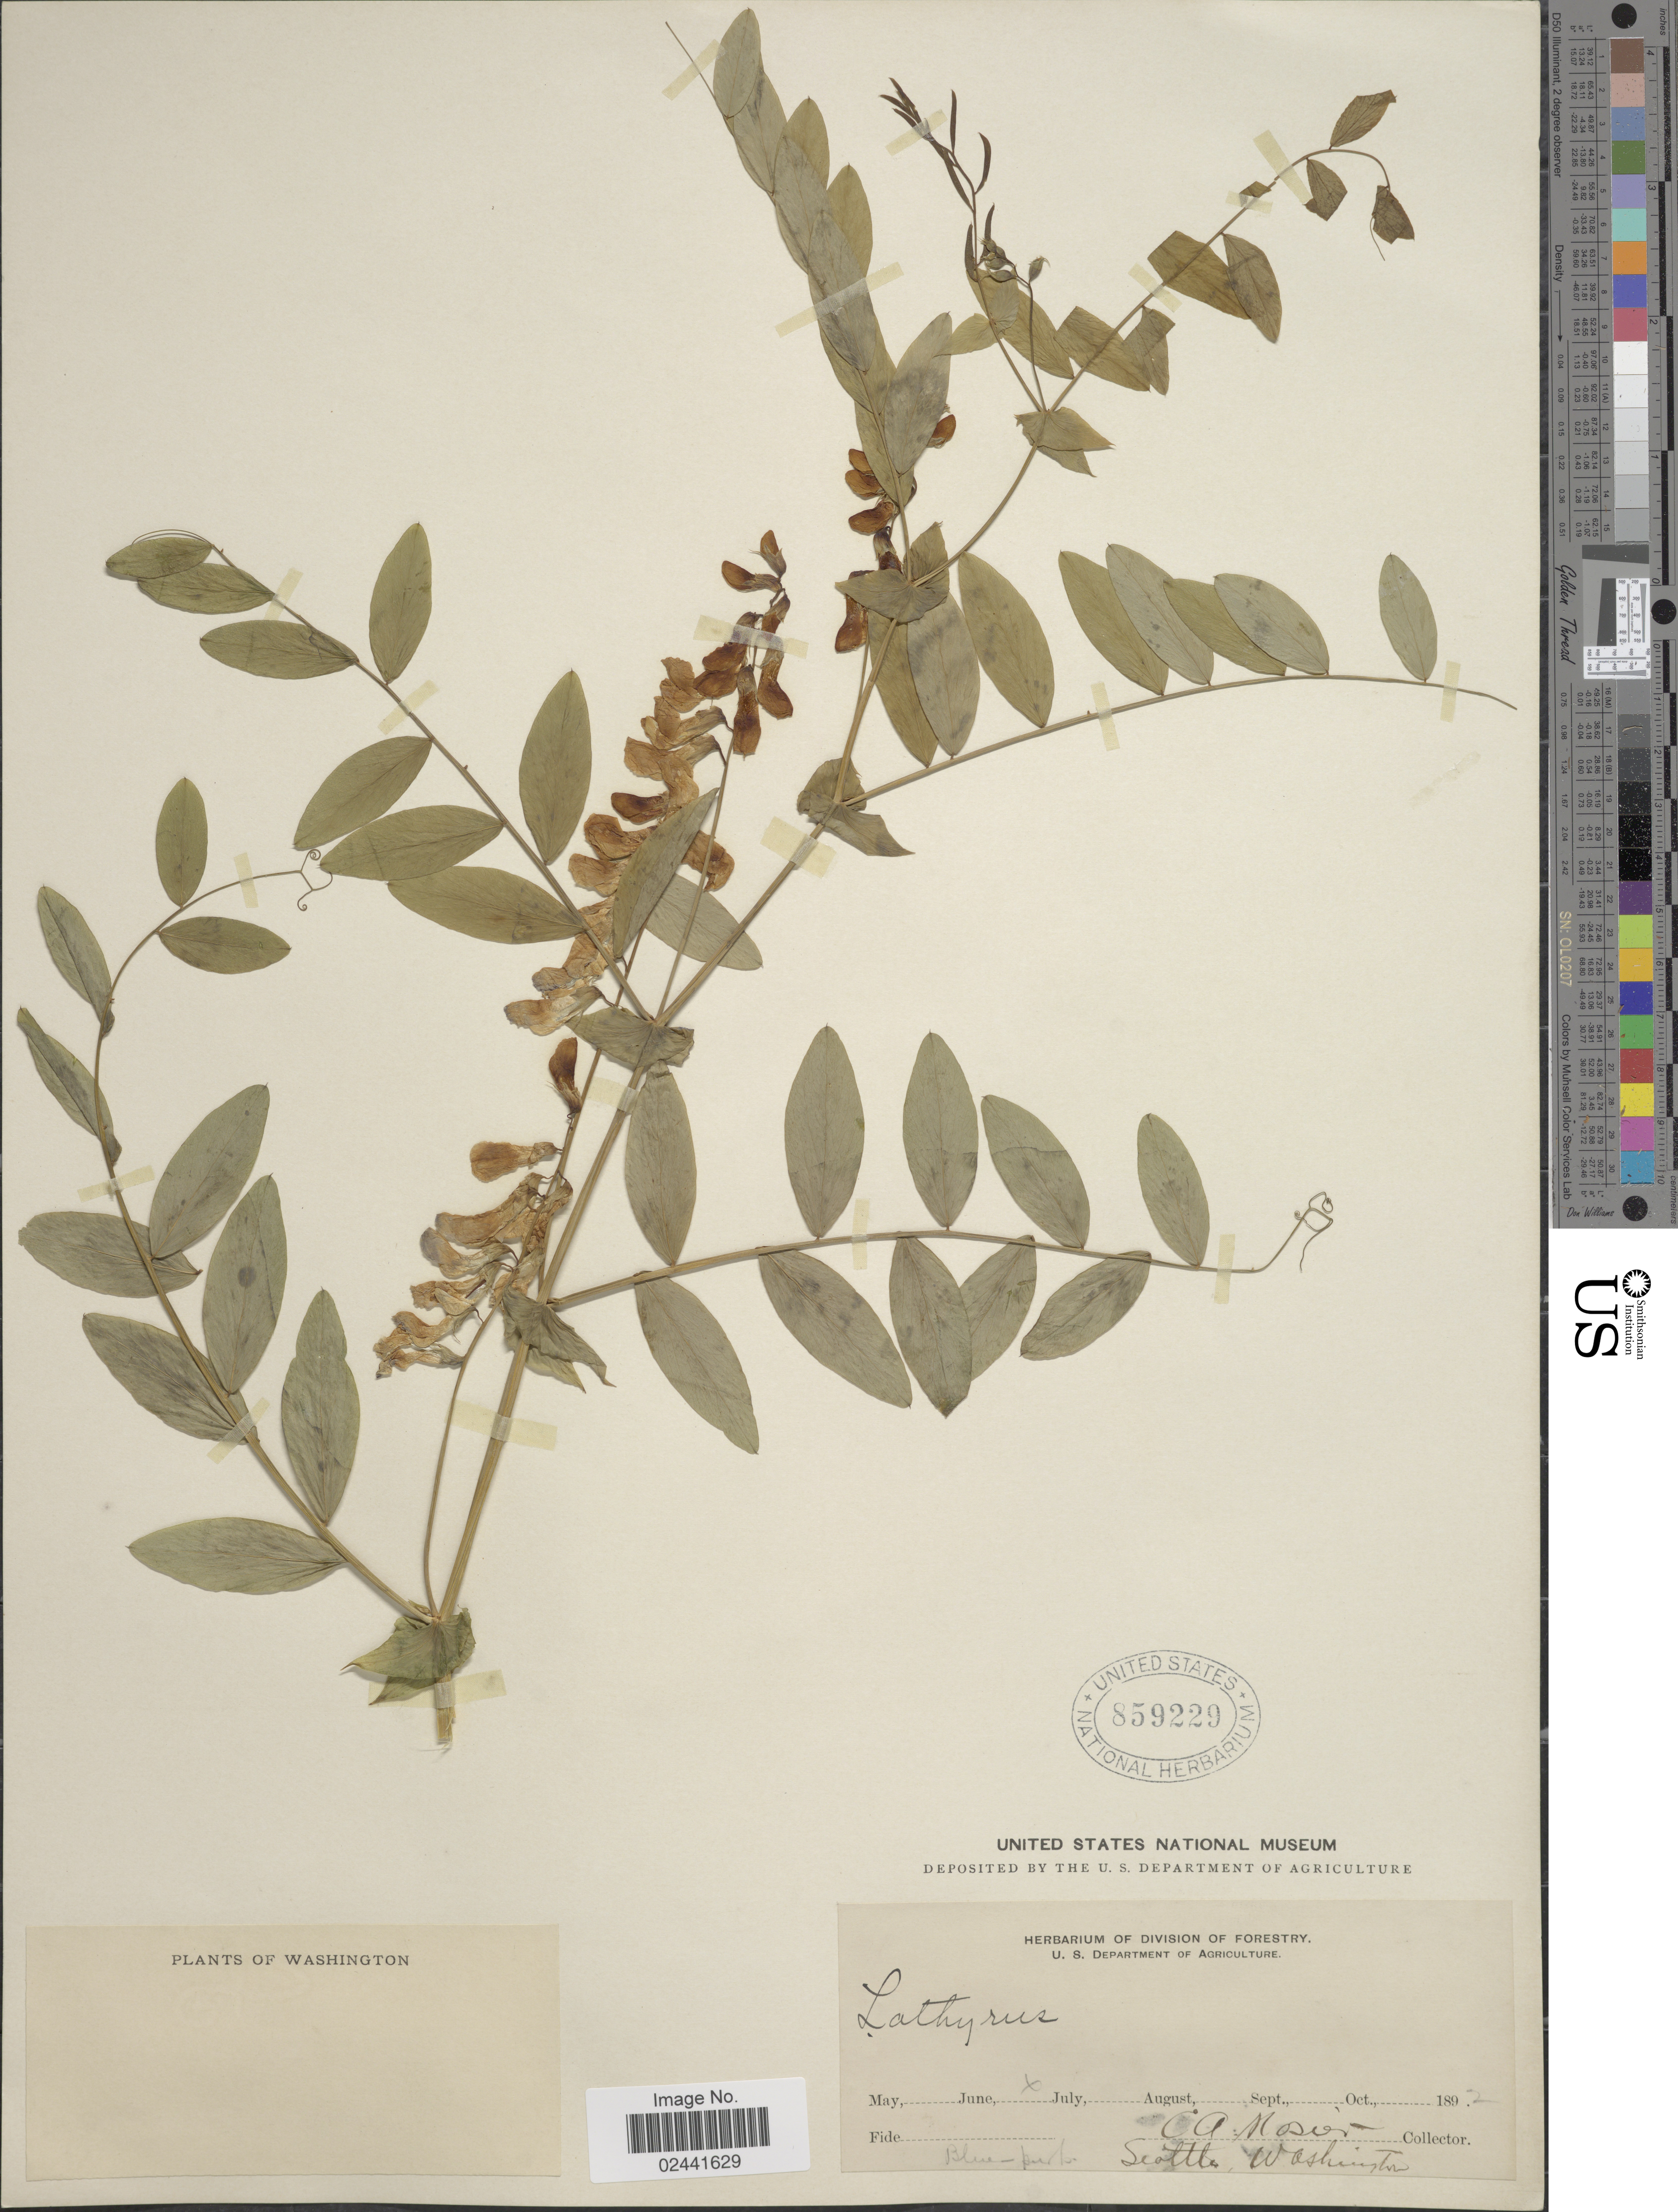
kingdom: Plantae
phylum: Tracheophyta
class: Magnoliopsida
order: Fabales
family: Fabaceae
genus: Lathyrus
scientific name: Lathyrus polyphyllus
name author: Nutt.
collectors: C. A. Mosier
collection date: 1892-06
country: United States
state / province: Washington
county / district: King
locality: Seattle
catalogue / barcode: US 859229